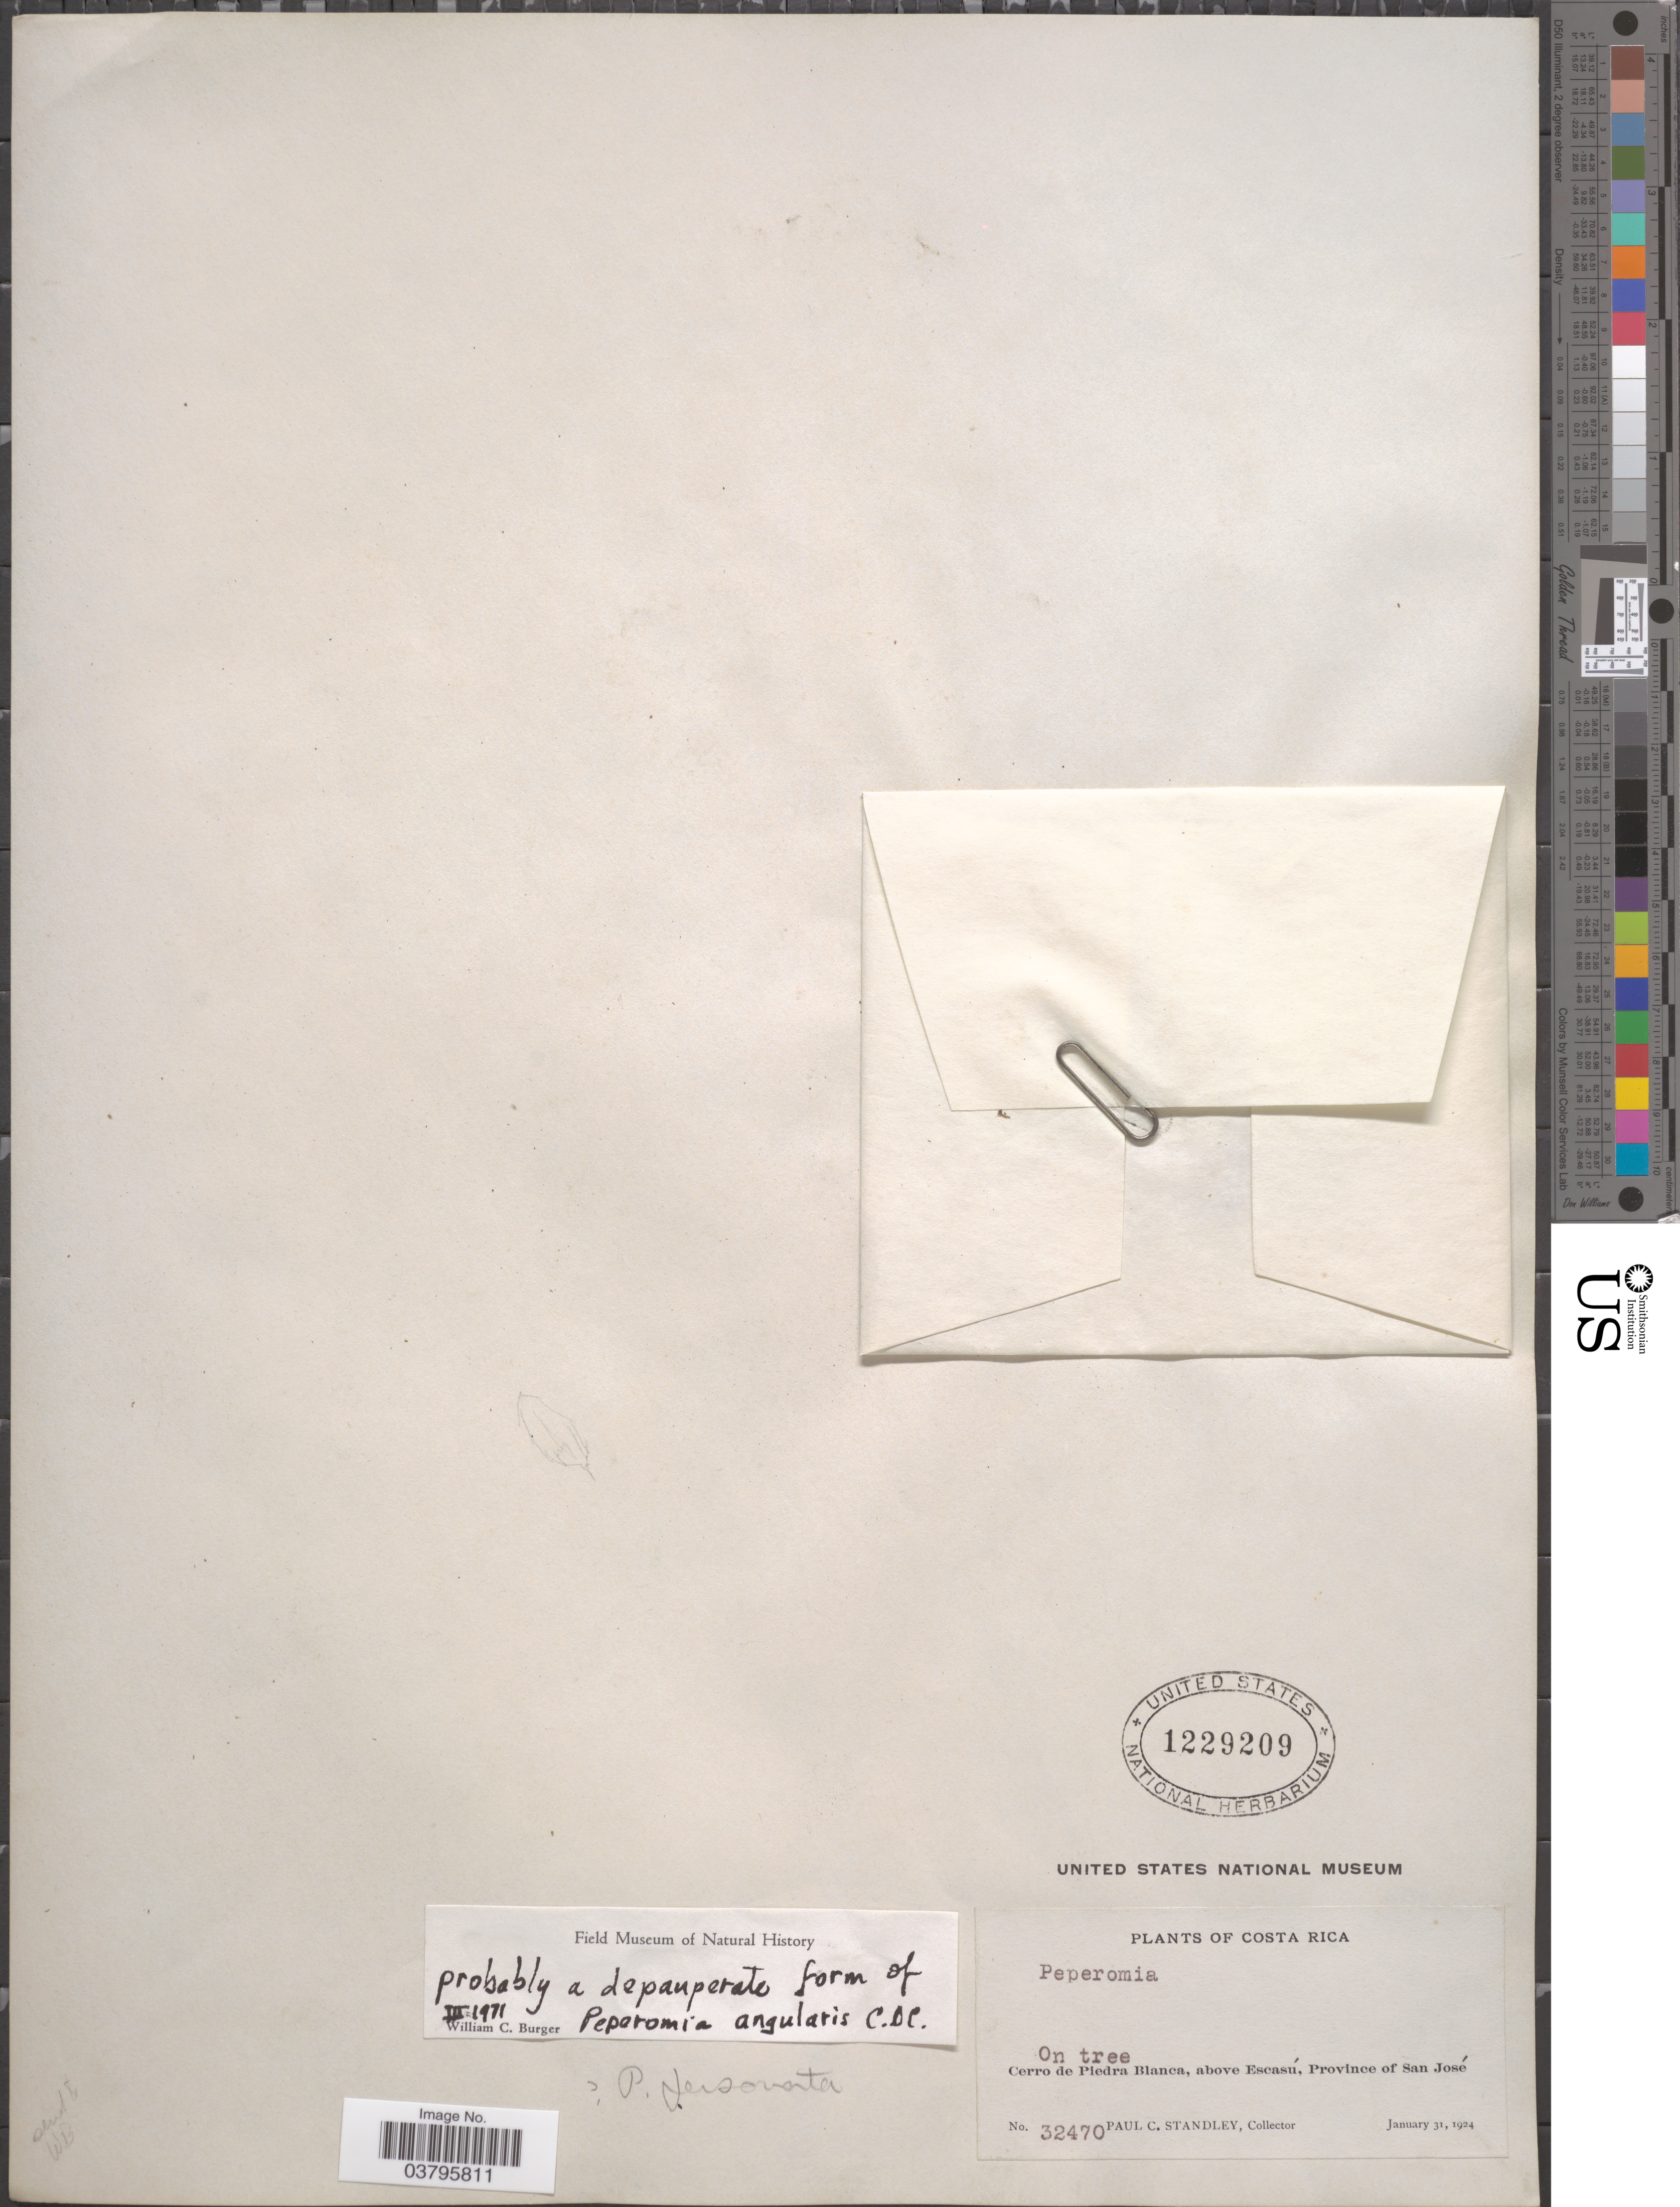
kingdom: Plantae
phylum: Tracheophyta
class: Magnoliopsida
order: Piperales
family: Piperaceae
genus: Peperomia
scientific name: Peperomia san-joseana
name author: C. DC.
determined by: Jiménez, José Estaban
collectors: P. C. Standley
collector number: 32470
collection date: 1924-01-31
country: Costa Rica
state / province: San José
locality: Cerro de Piedra Blanca, above Escasú,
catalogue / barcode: US 1229209